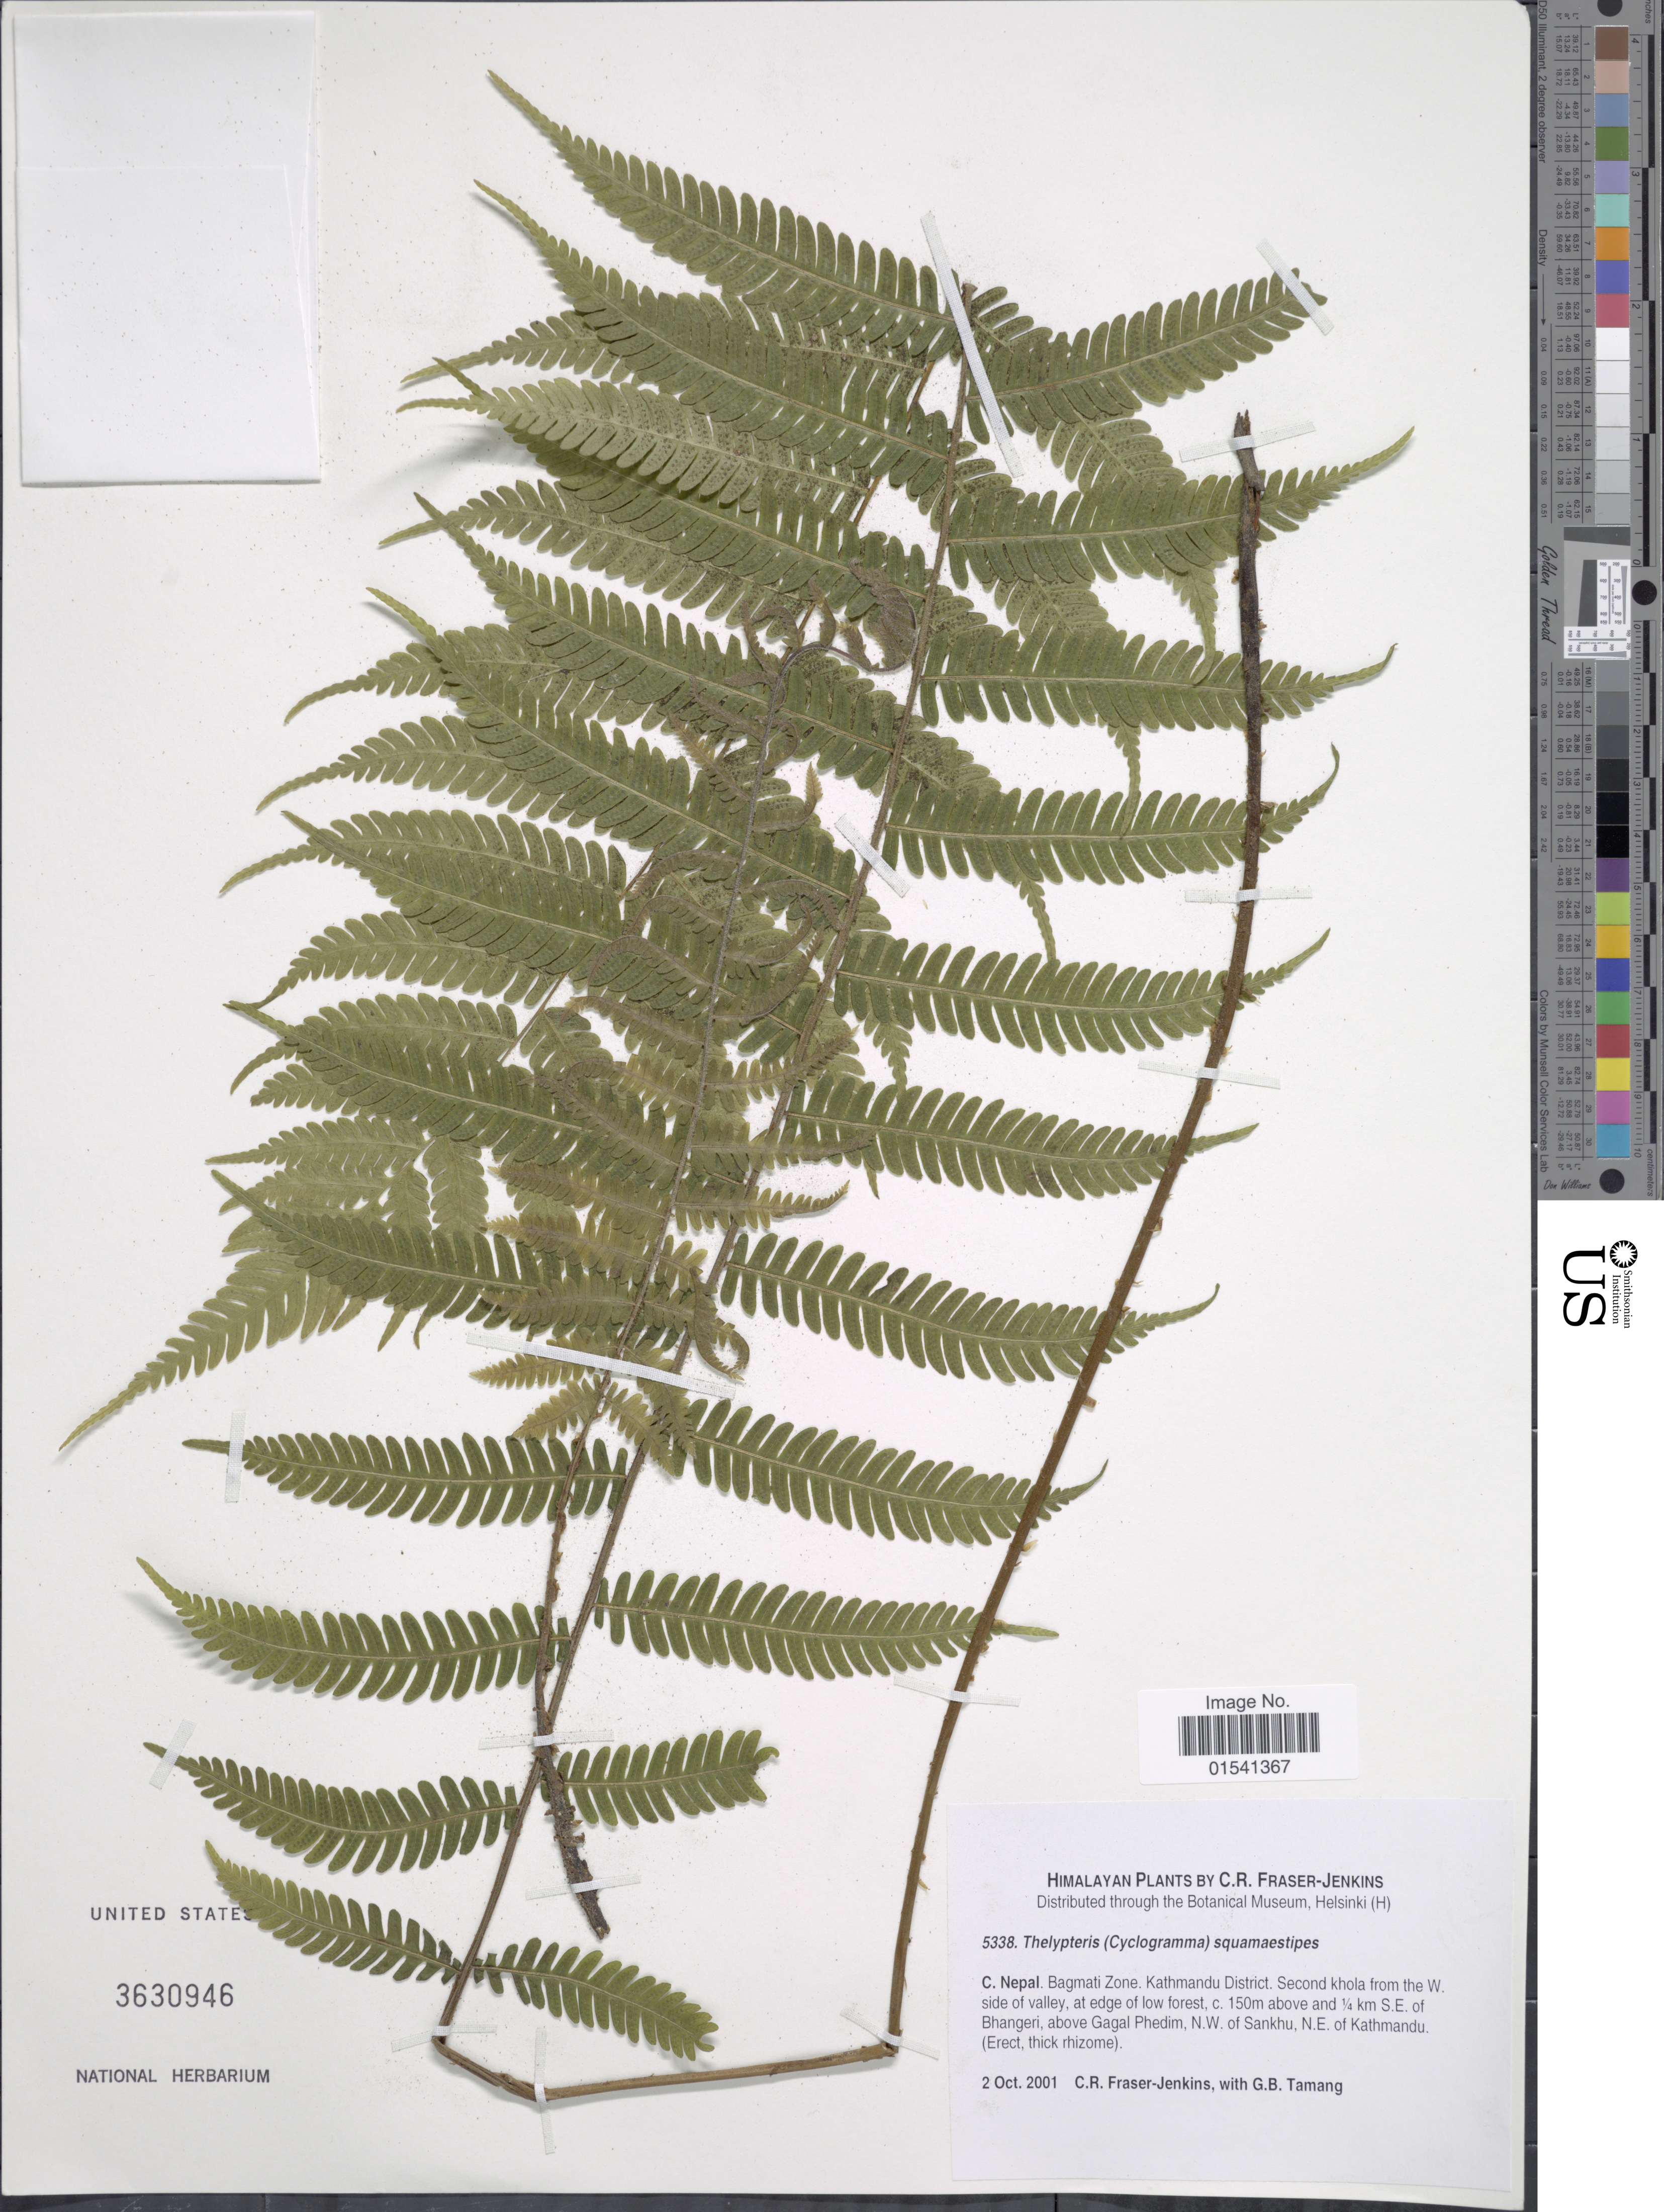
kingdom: Plantae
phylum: Tracheophyta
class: Polypodiopsida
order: Polypodiales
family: Thelypteridaceae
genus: Cyclogramma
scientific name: Cyclogramma squamaestipes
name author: (C.B. Clarke) Tagawa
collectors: C. R. Fraser-Jenkins & G. Tamang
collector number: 5338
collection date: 2001-10-02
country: Nepal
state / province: Bagmati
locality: C. Nepal. Bagmati Zone. Kathmandu District. Second khola from the W. side of valley, at edge of low forest, c. 150m above and ¼ km S.E. of Bhangeri, above Gagal Phedim, N.W. of Sankhu, N.E. of Kathmandu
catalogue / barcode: US 3630946